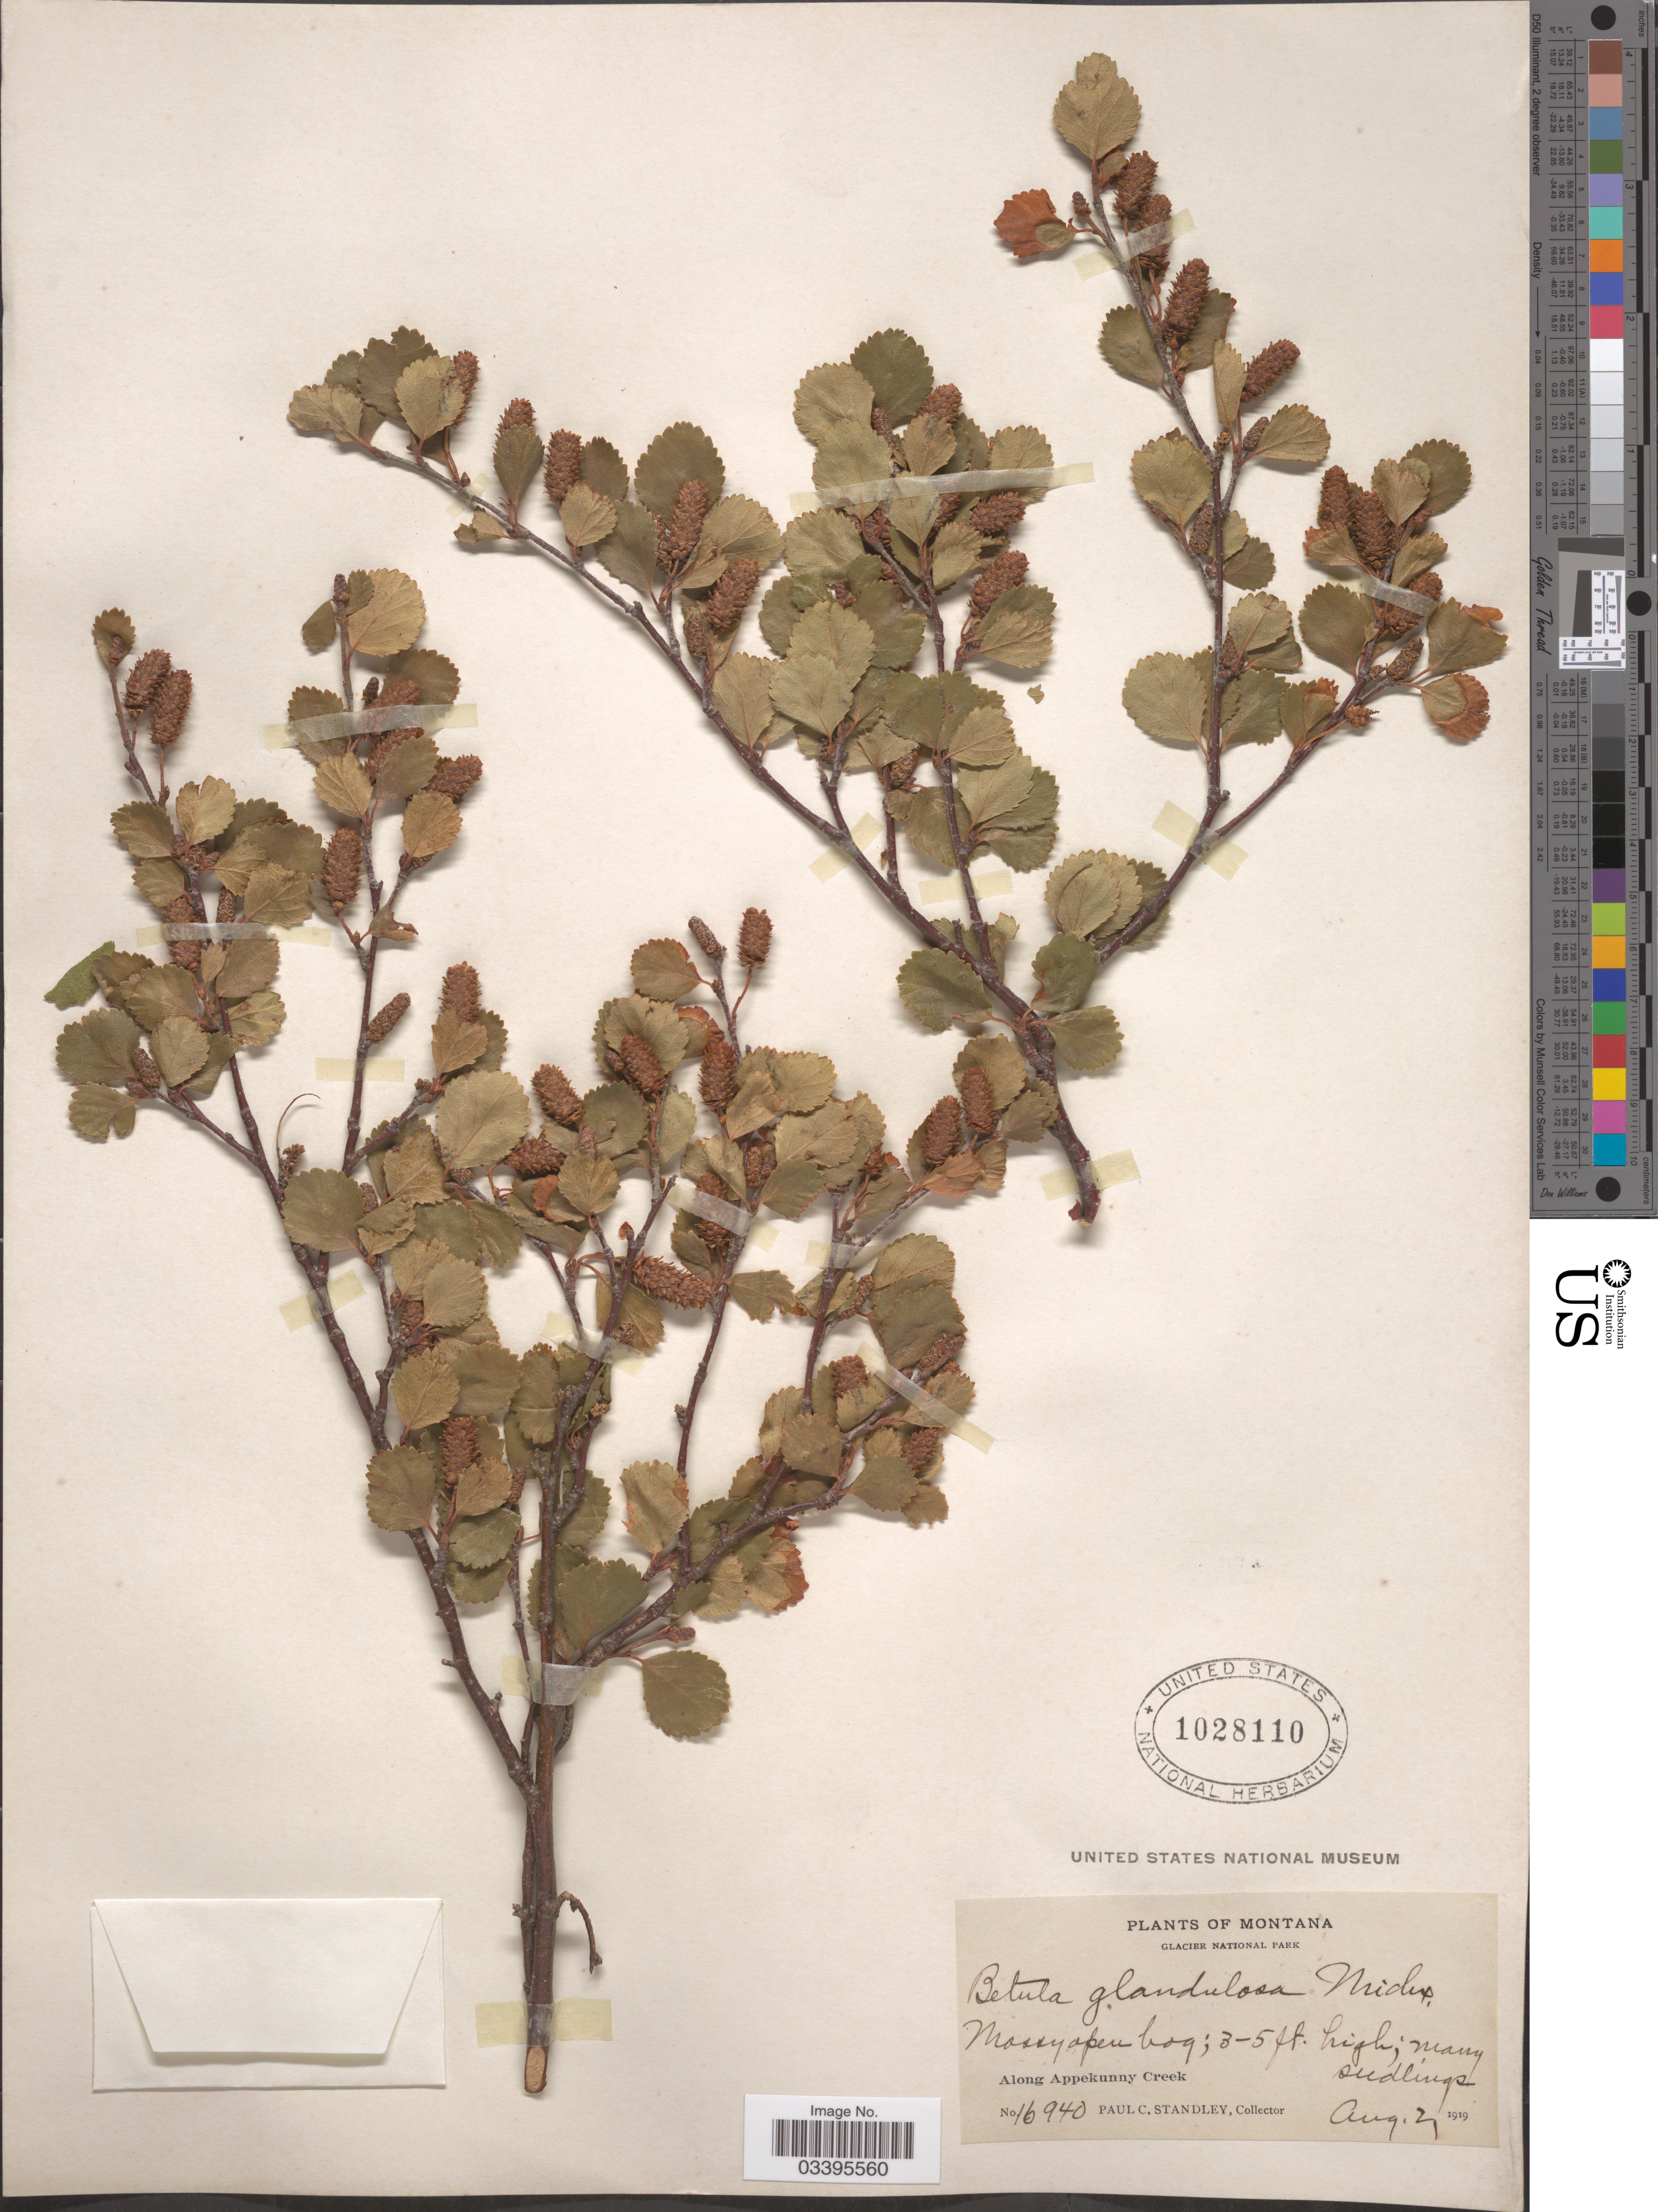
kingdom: Plantae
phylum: Tracheophyta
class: Magnoliopsida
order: Fagales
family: Betulaceae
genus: Betula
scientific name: Betula glandulosa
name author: Michx.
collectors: P. C. Standley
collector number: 16940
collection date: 1919-08-02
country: United States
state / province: Montana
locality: Glacier National Park. Along Appekunny Creek.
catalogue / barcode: US 1028110